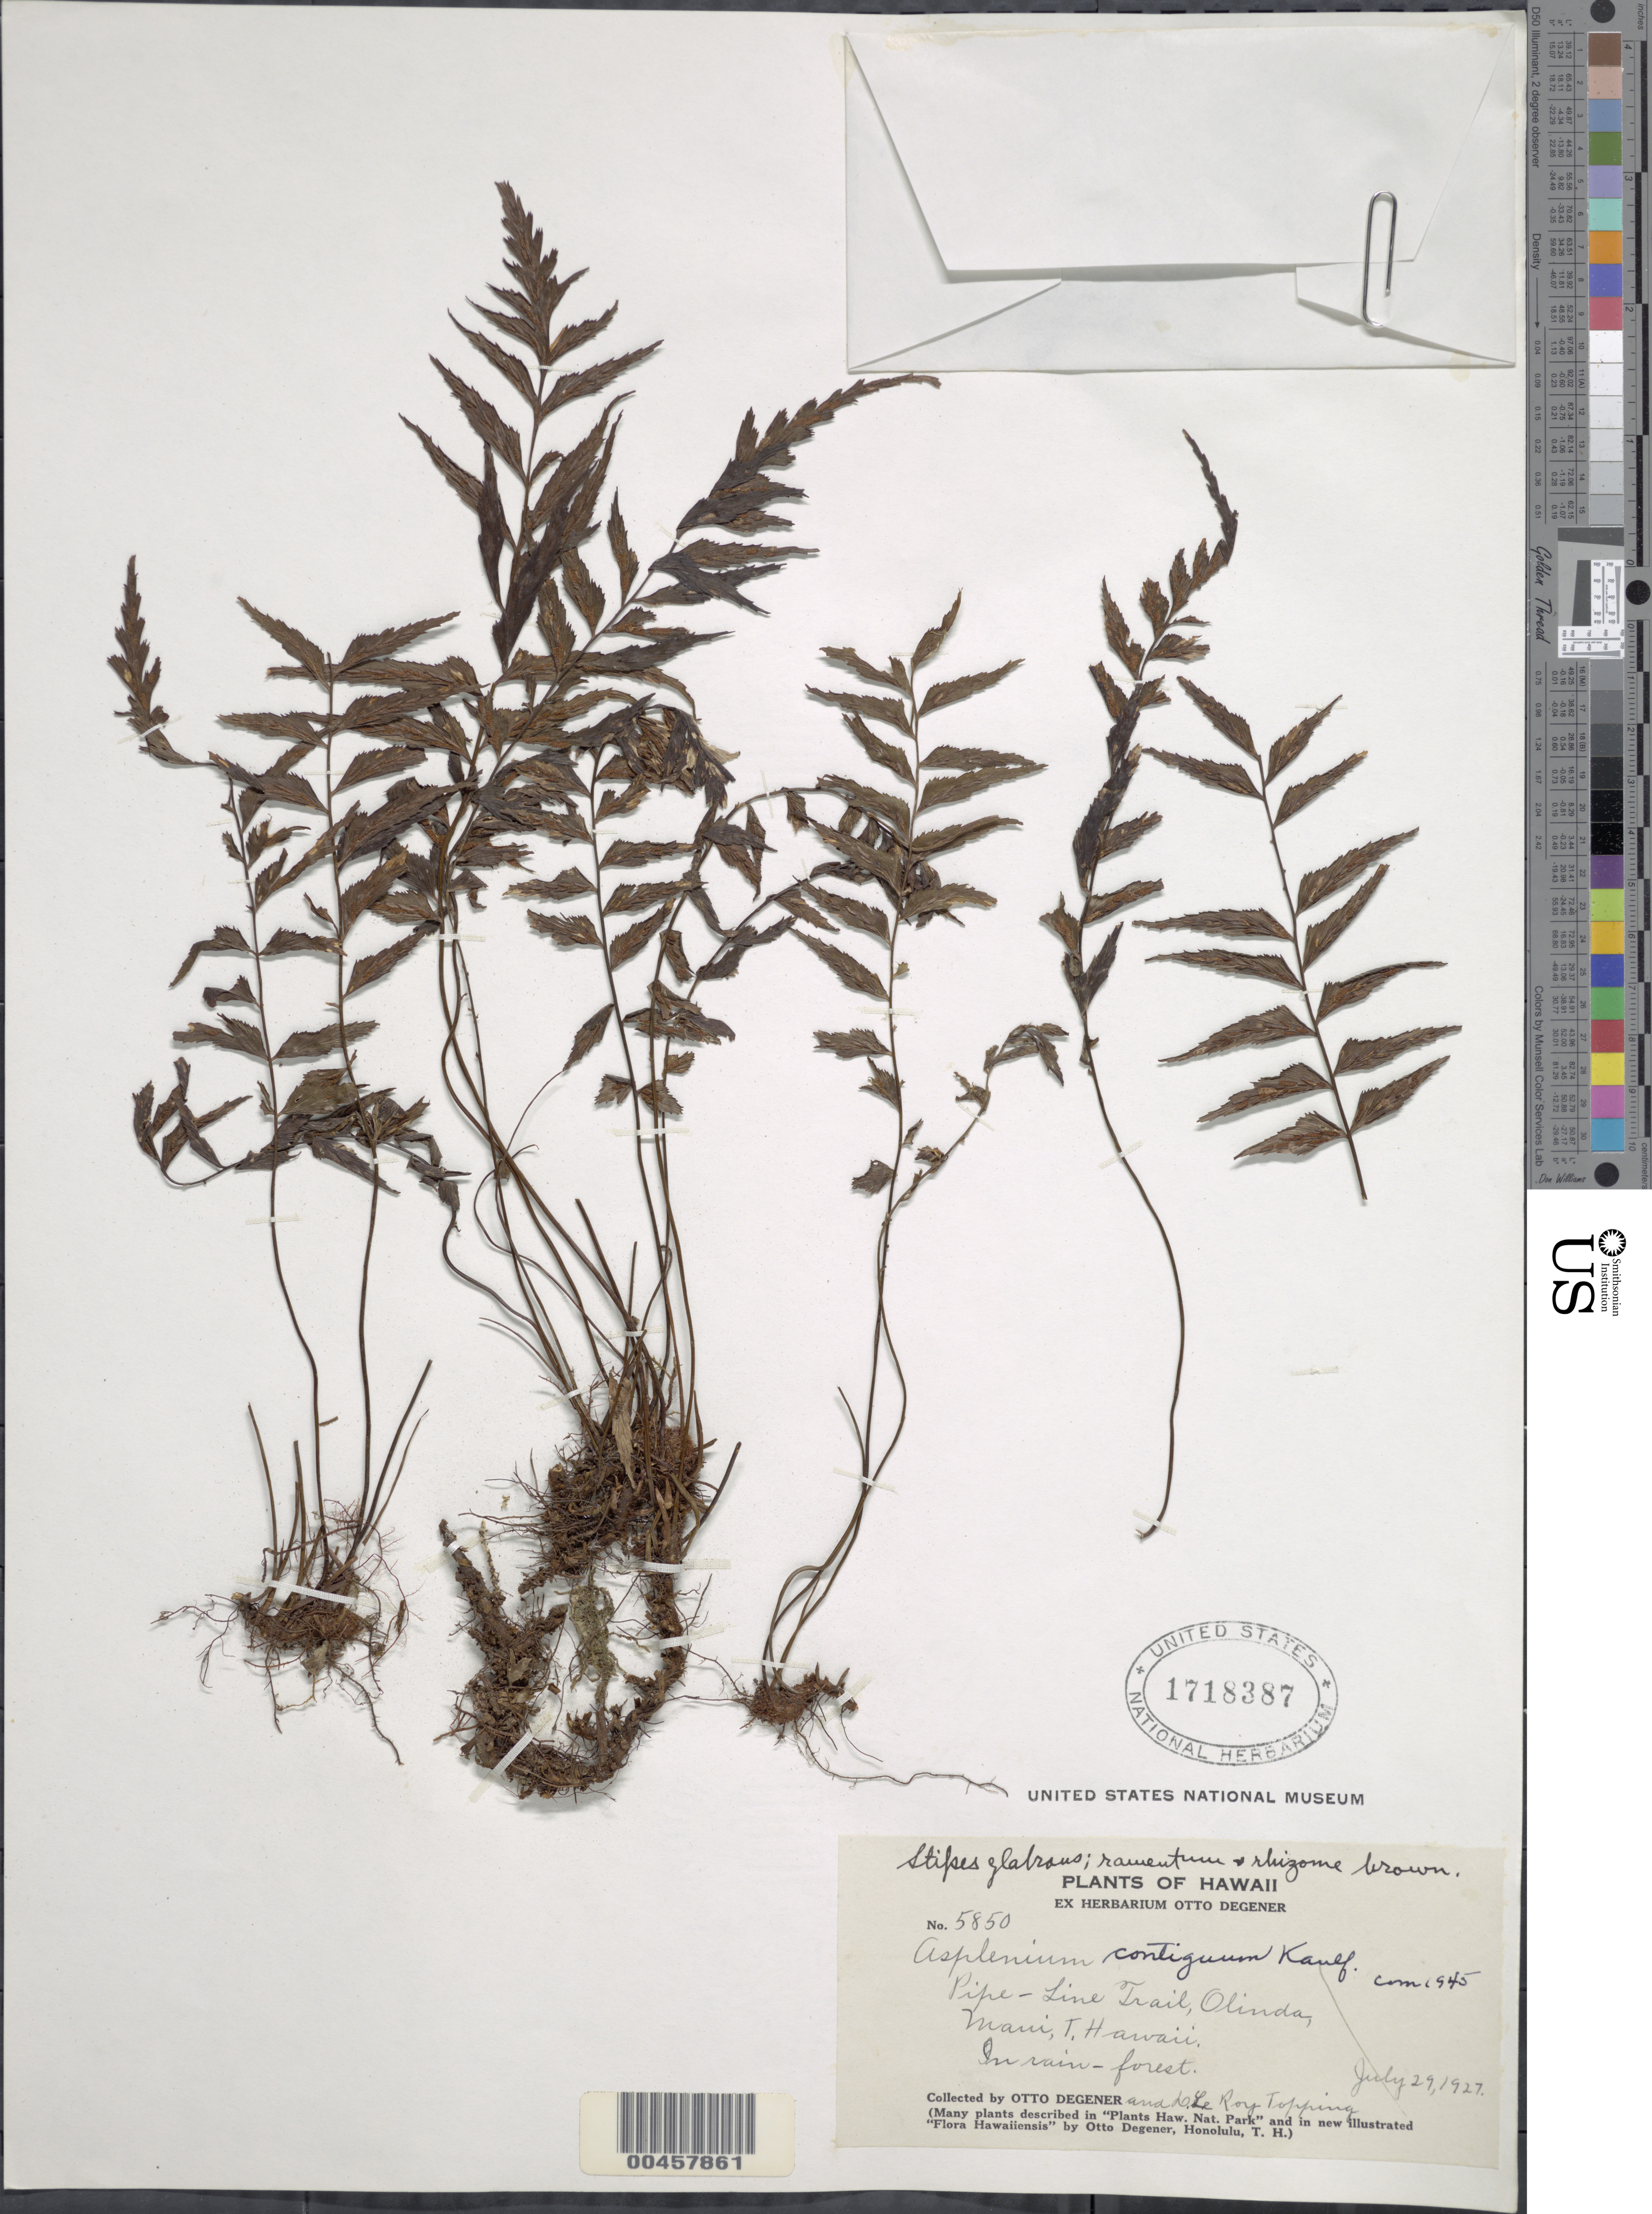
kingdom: Plantae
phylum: Tracheophyta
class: Polypodiopsida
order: Polypodiales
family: Aspleniaceae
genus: Asplenium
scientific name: Asplenium contiguum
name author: Kaulf.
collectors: O. Degener & D. L. Topping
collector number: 5850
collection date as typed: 29 Jul 1927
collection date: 1927-07-29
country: United States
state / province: Hawaii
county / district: Maui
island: Maui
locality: Pipe-Line Trail, Olinda, Maui, T. Hawaii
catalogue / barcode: US 1718387